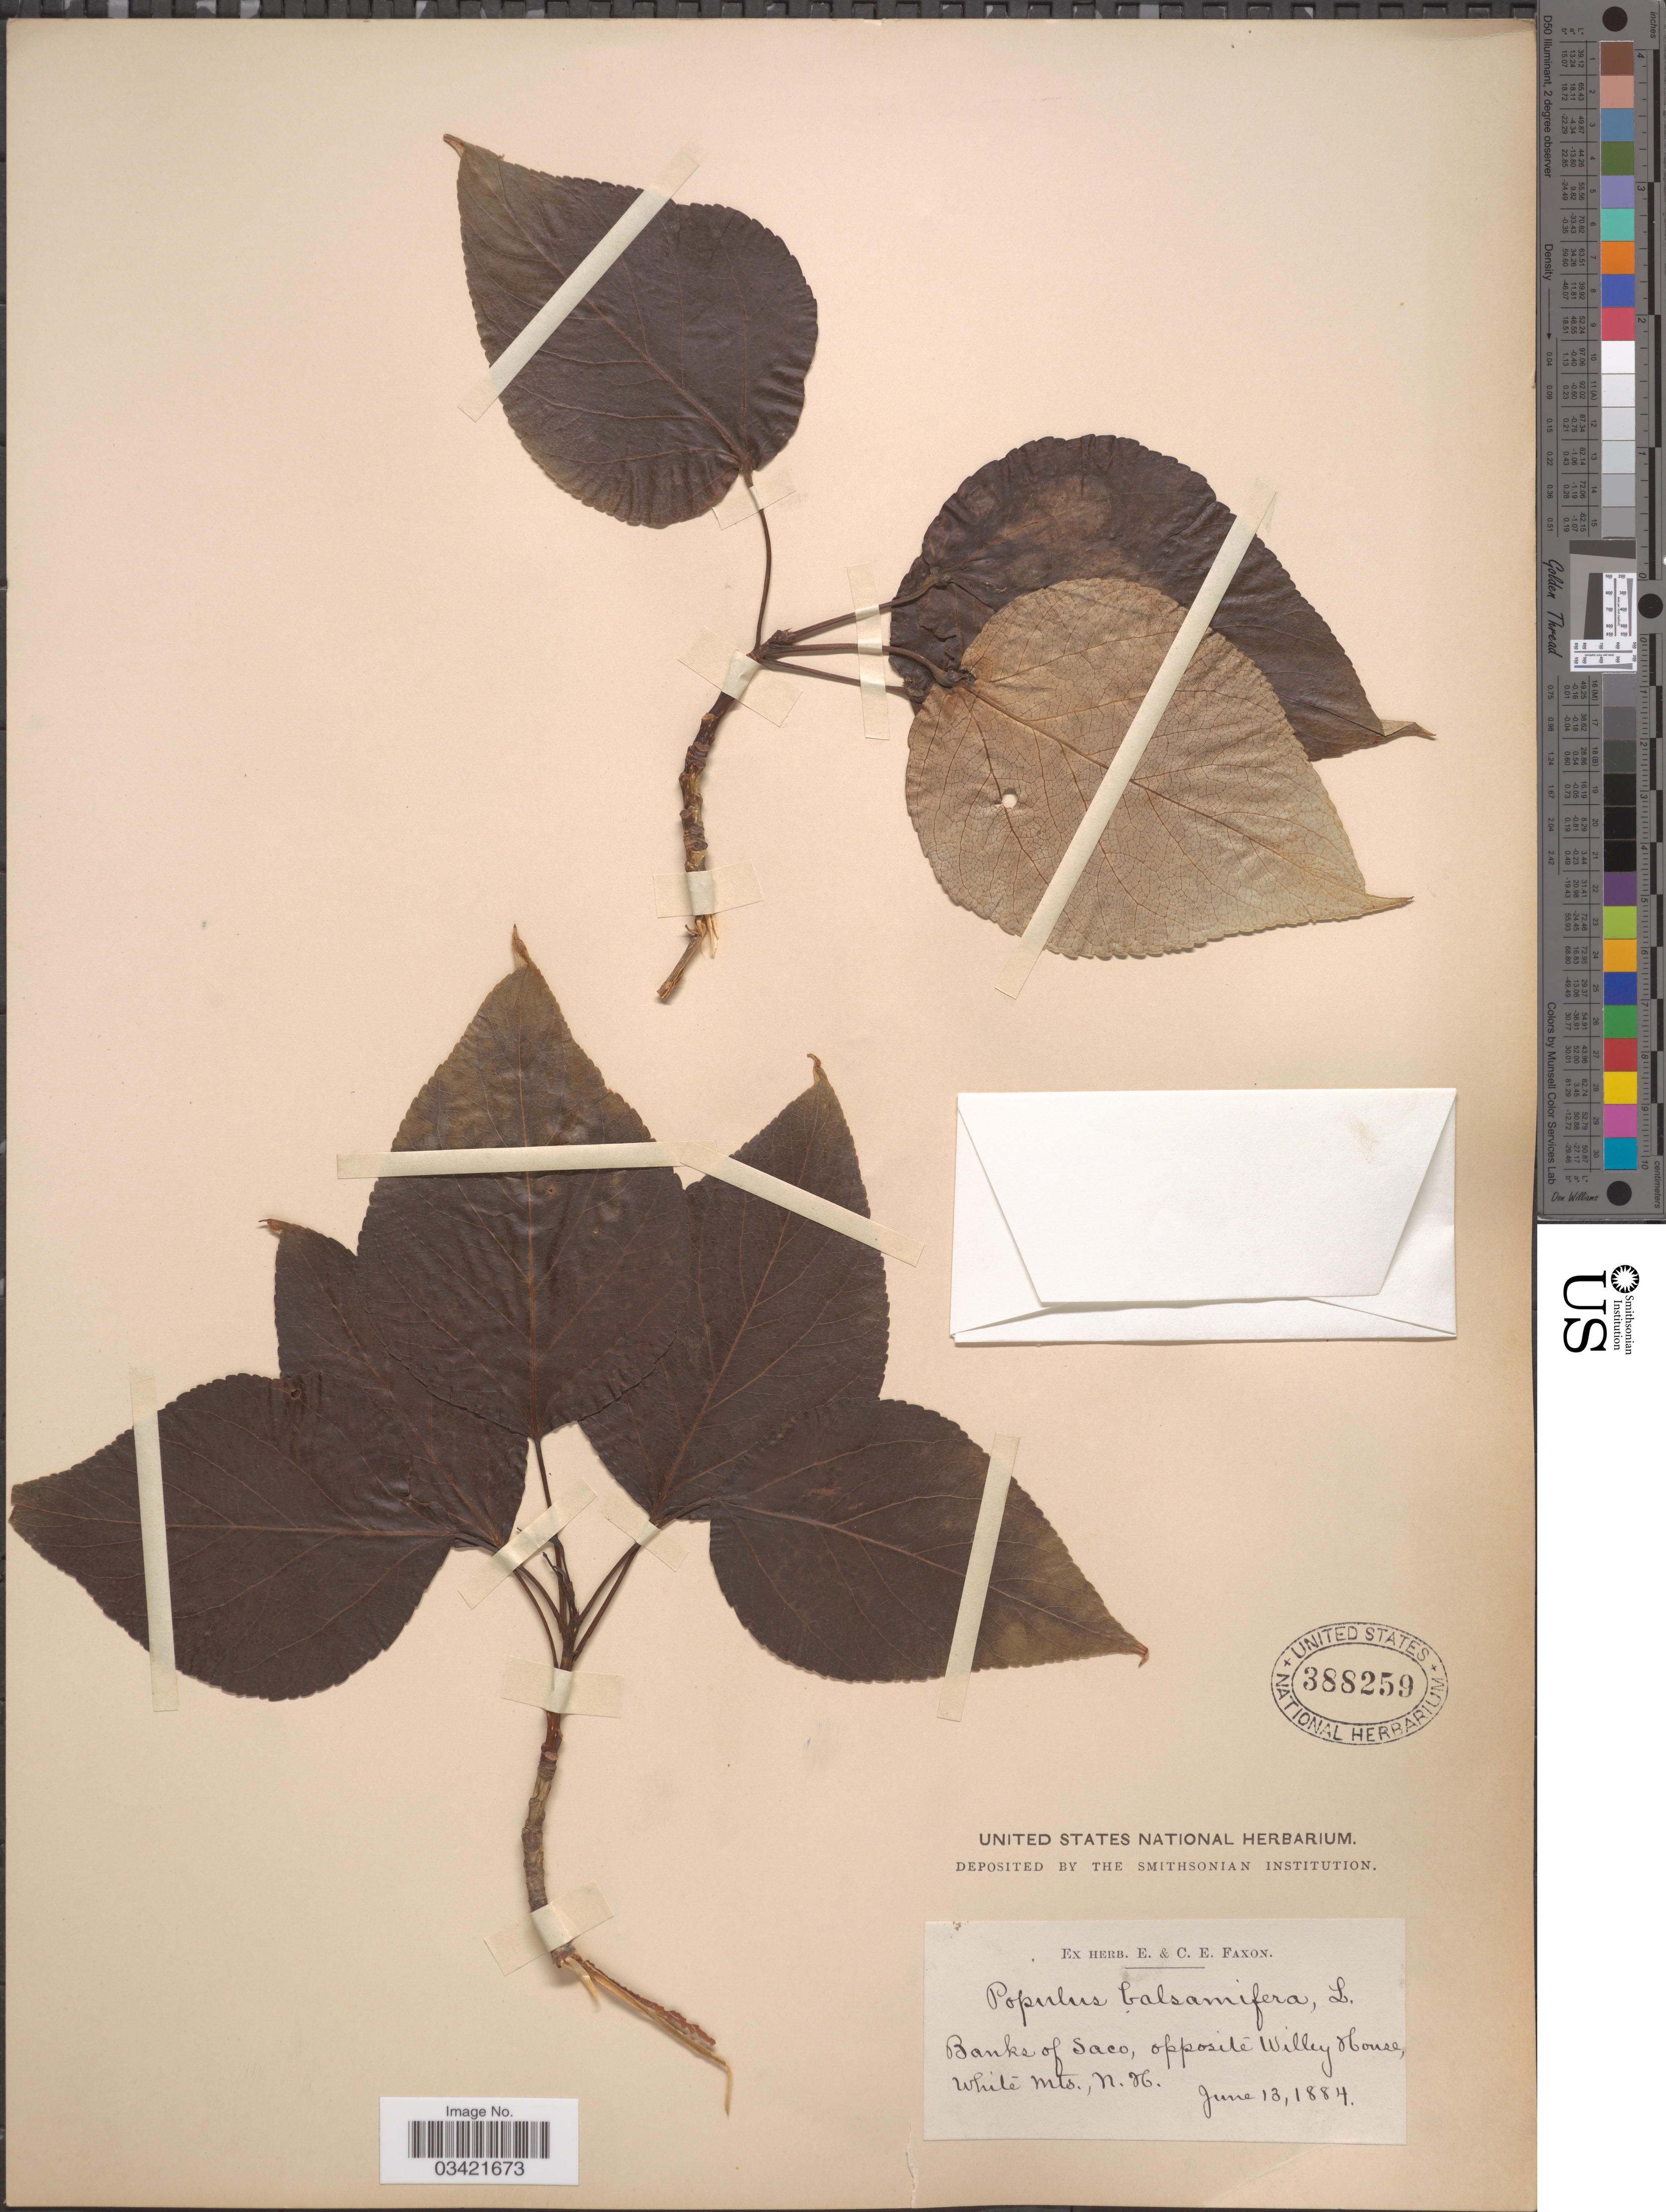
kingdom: Plantae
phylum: Tracheophyta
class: Magnoliopsida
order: Malpighiales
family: Salicaceae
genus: Populus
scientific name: Populus balsamifera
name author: L.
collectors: ex herb. E. & C.E. Faxon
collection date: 1884-06-13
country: United States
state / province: New Hampshire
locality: Banks of Saco, opposite Willey House, White Mts.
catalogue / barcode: US 388259